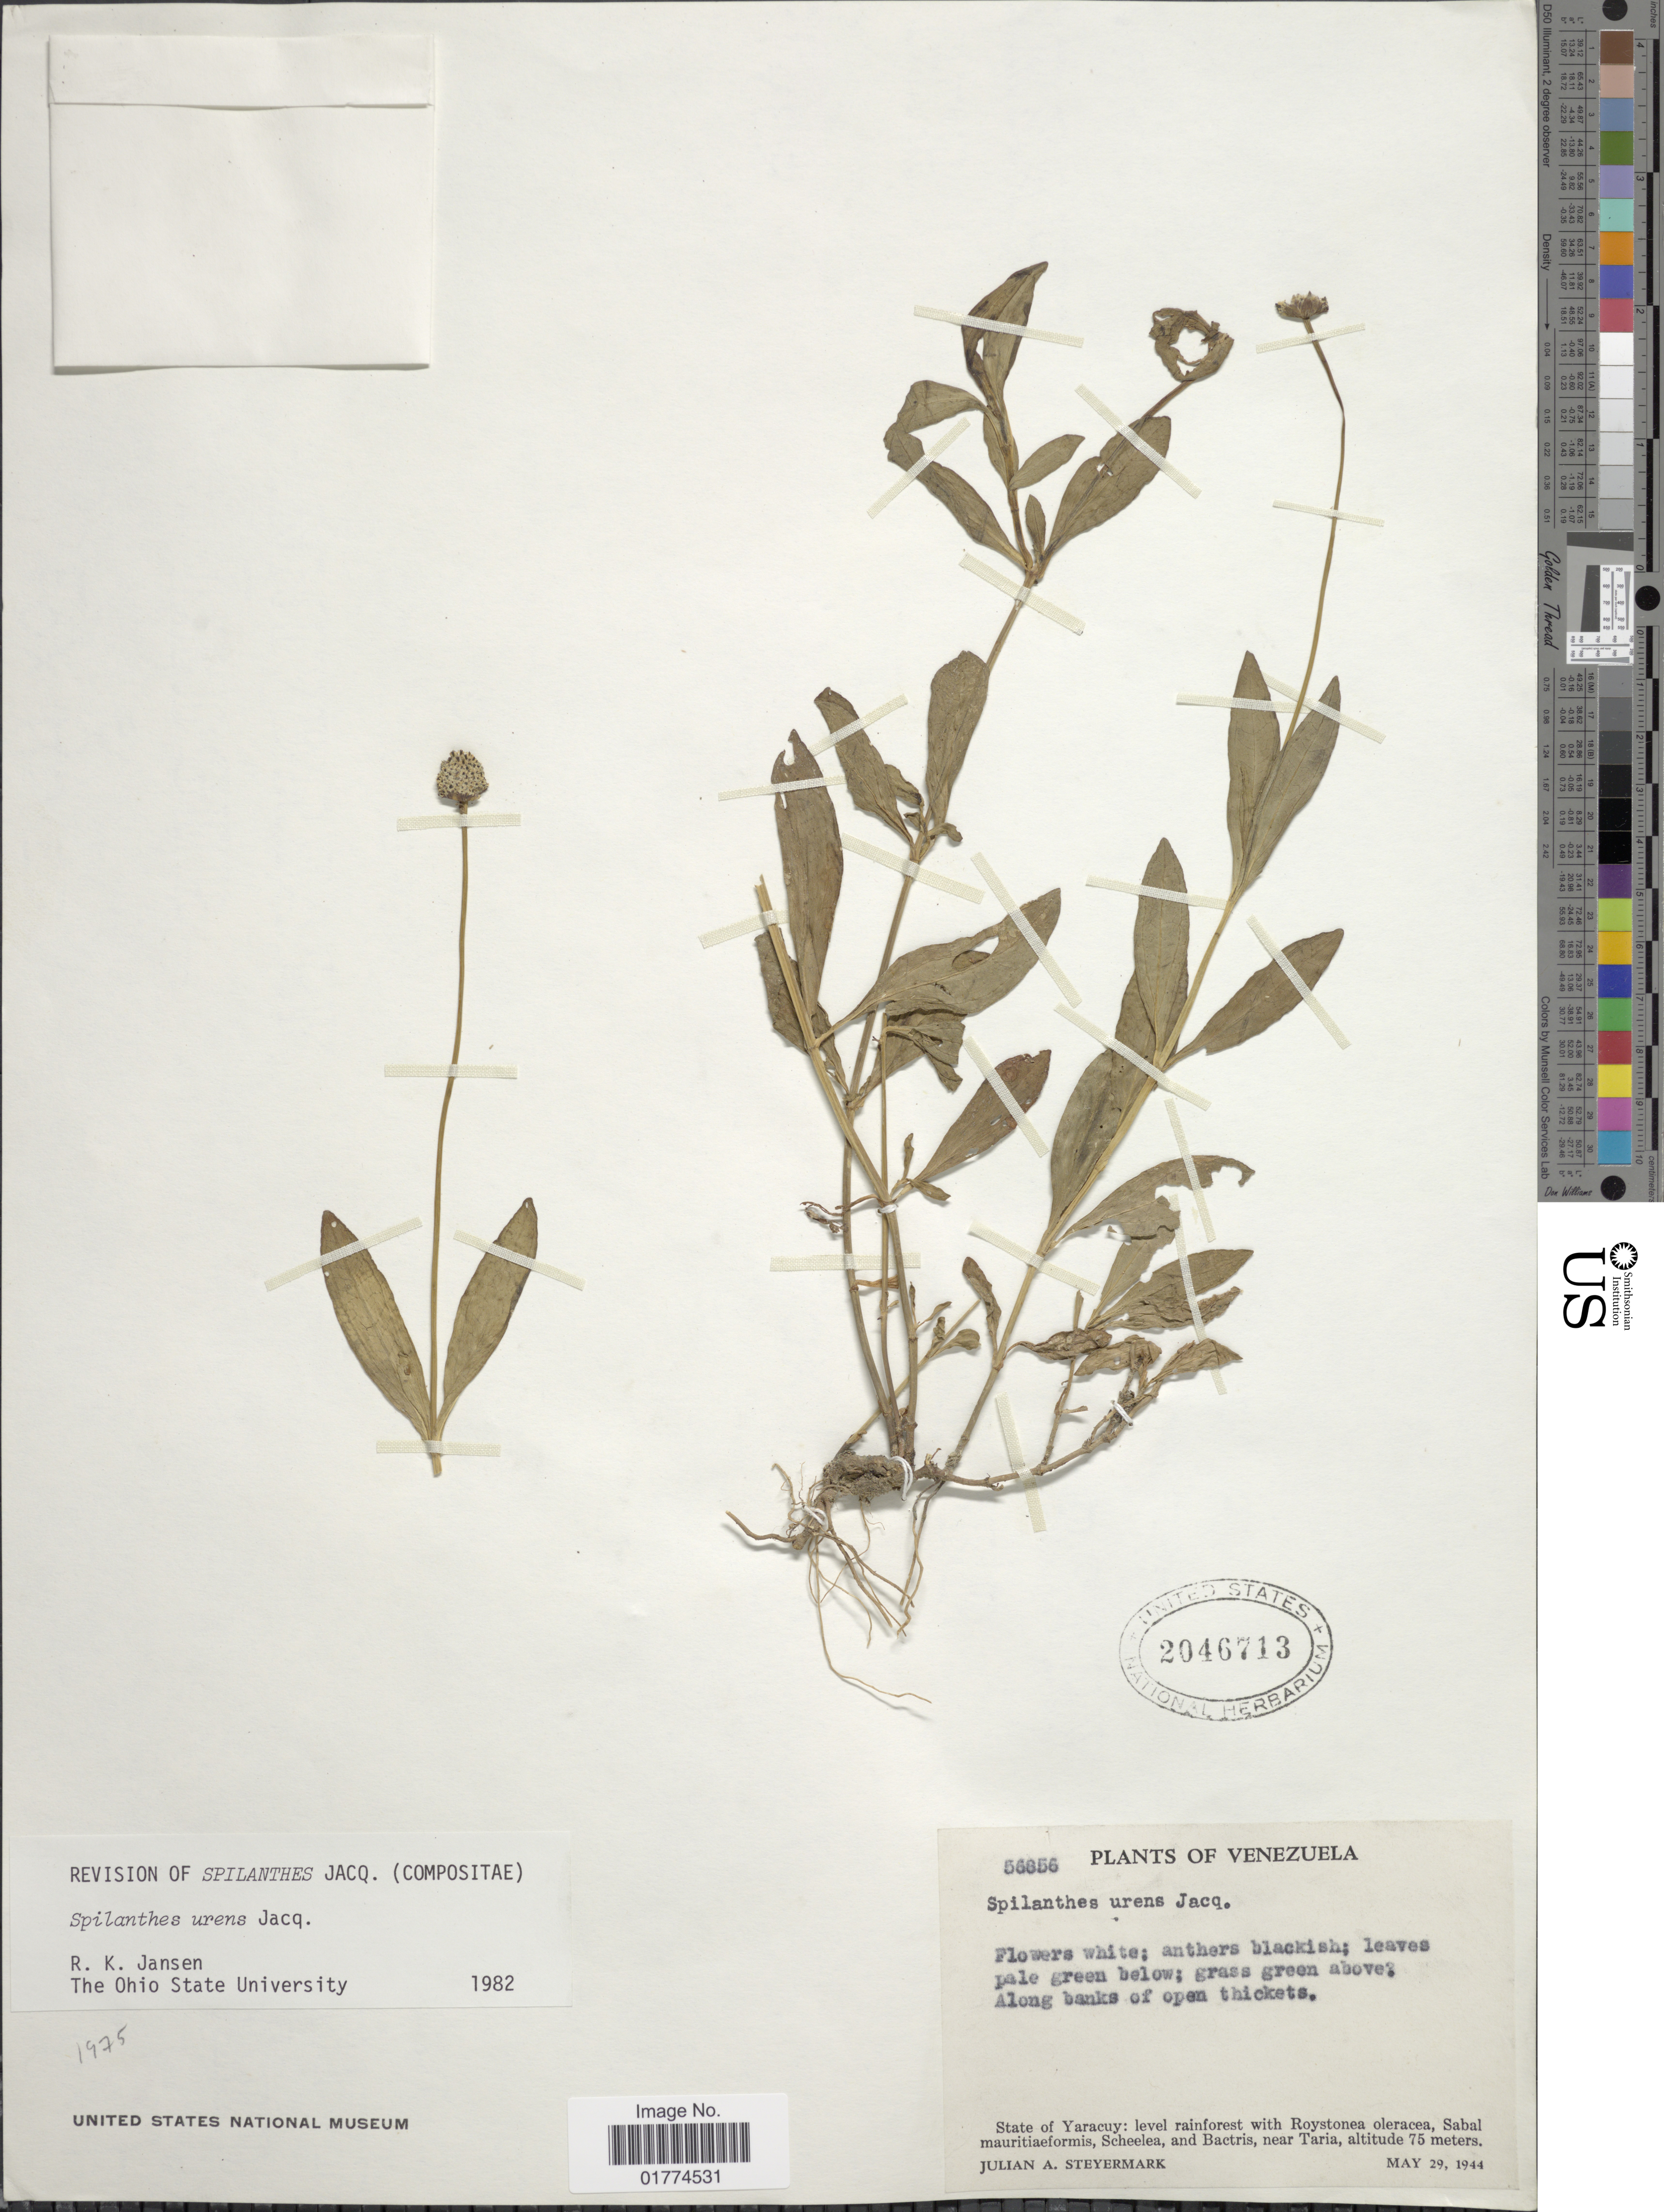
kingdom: Plantae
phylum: Tracheophyta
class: Magnoliopsida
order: Asterales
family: Asteraceae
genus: Spilanthes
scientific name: Spilanthes urens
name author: Jacq.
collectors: J. Steyermark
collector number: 56856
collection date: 1944-05-29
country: Venezuela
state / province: Yaracuy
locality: Near Taria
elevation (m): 75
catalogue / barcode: US 2046713